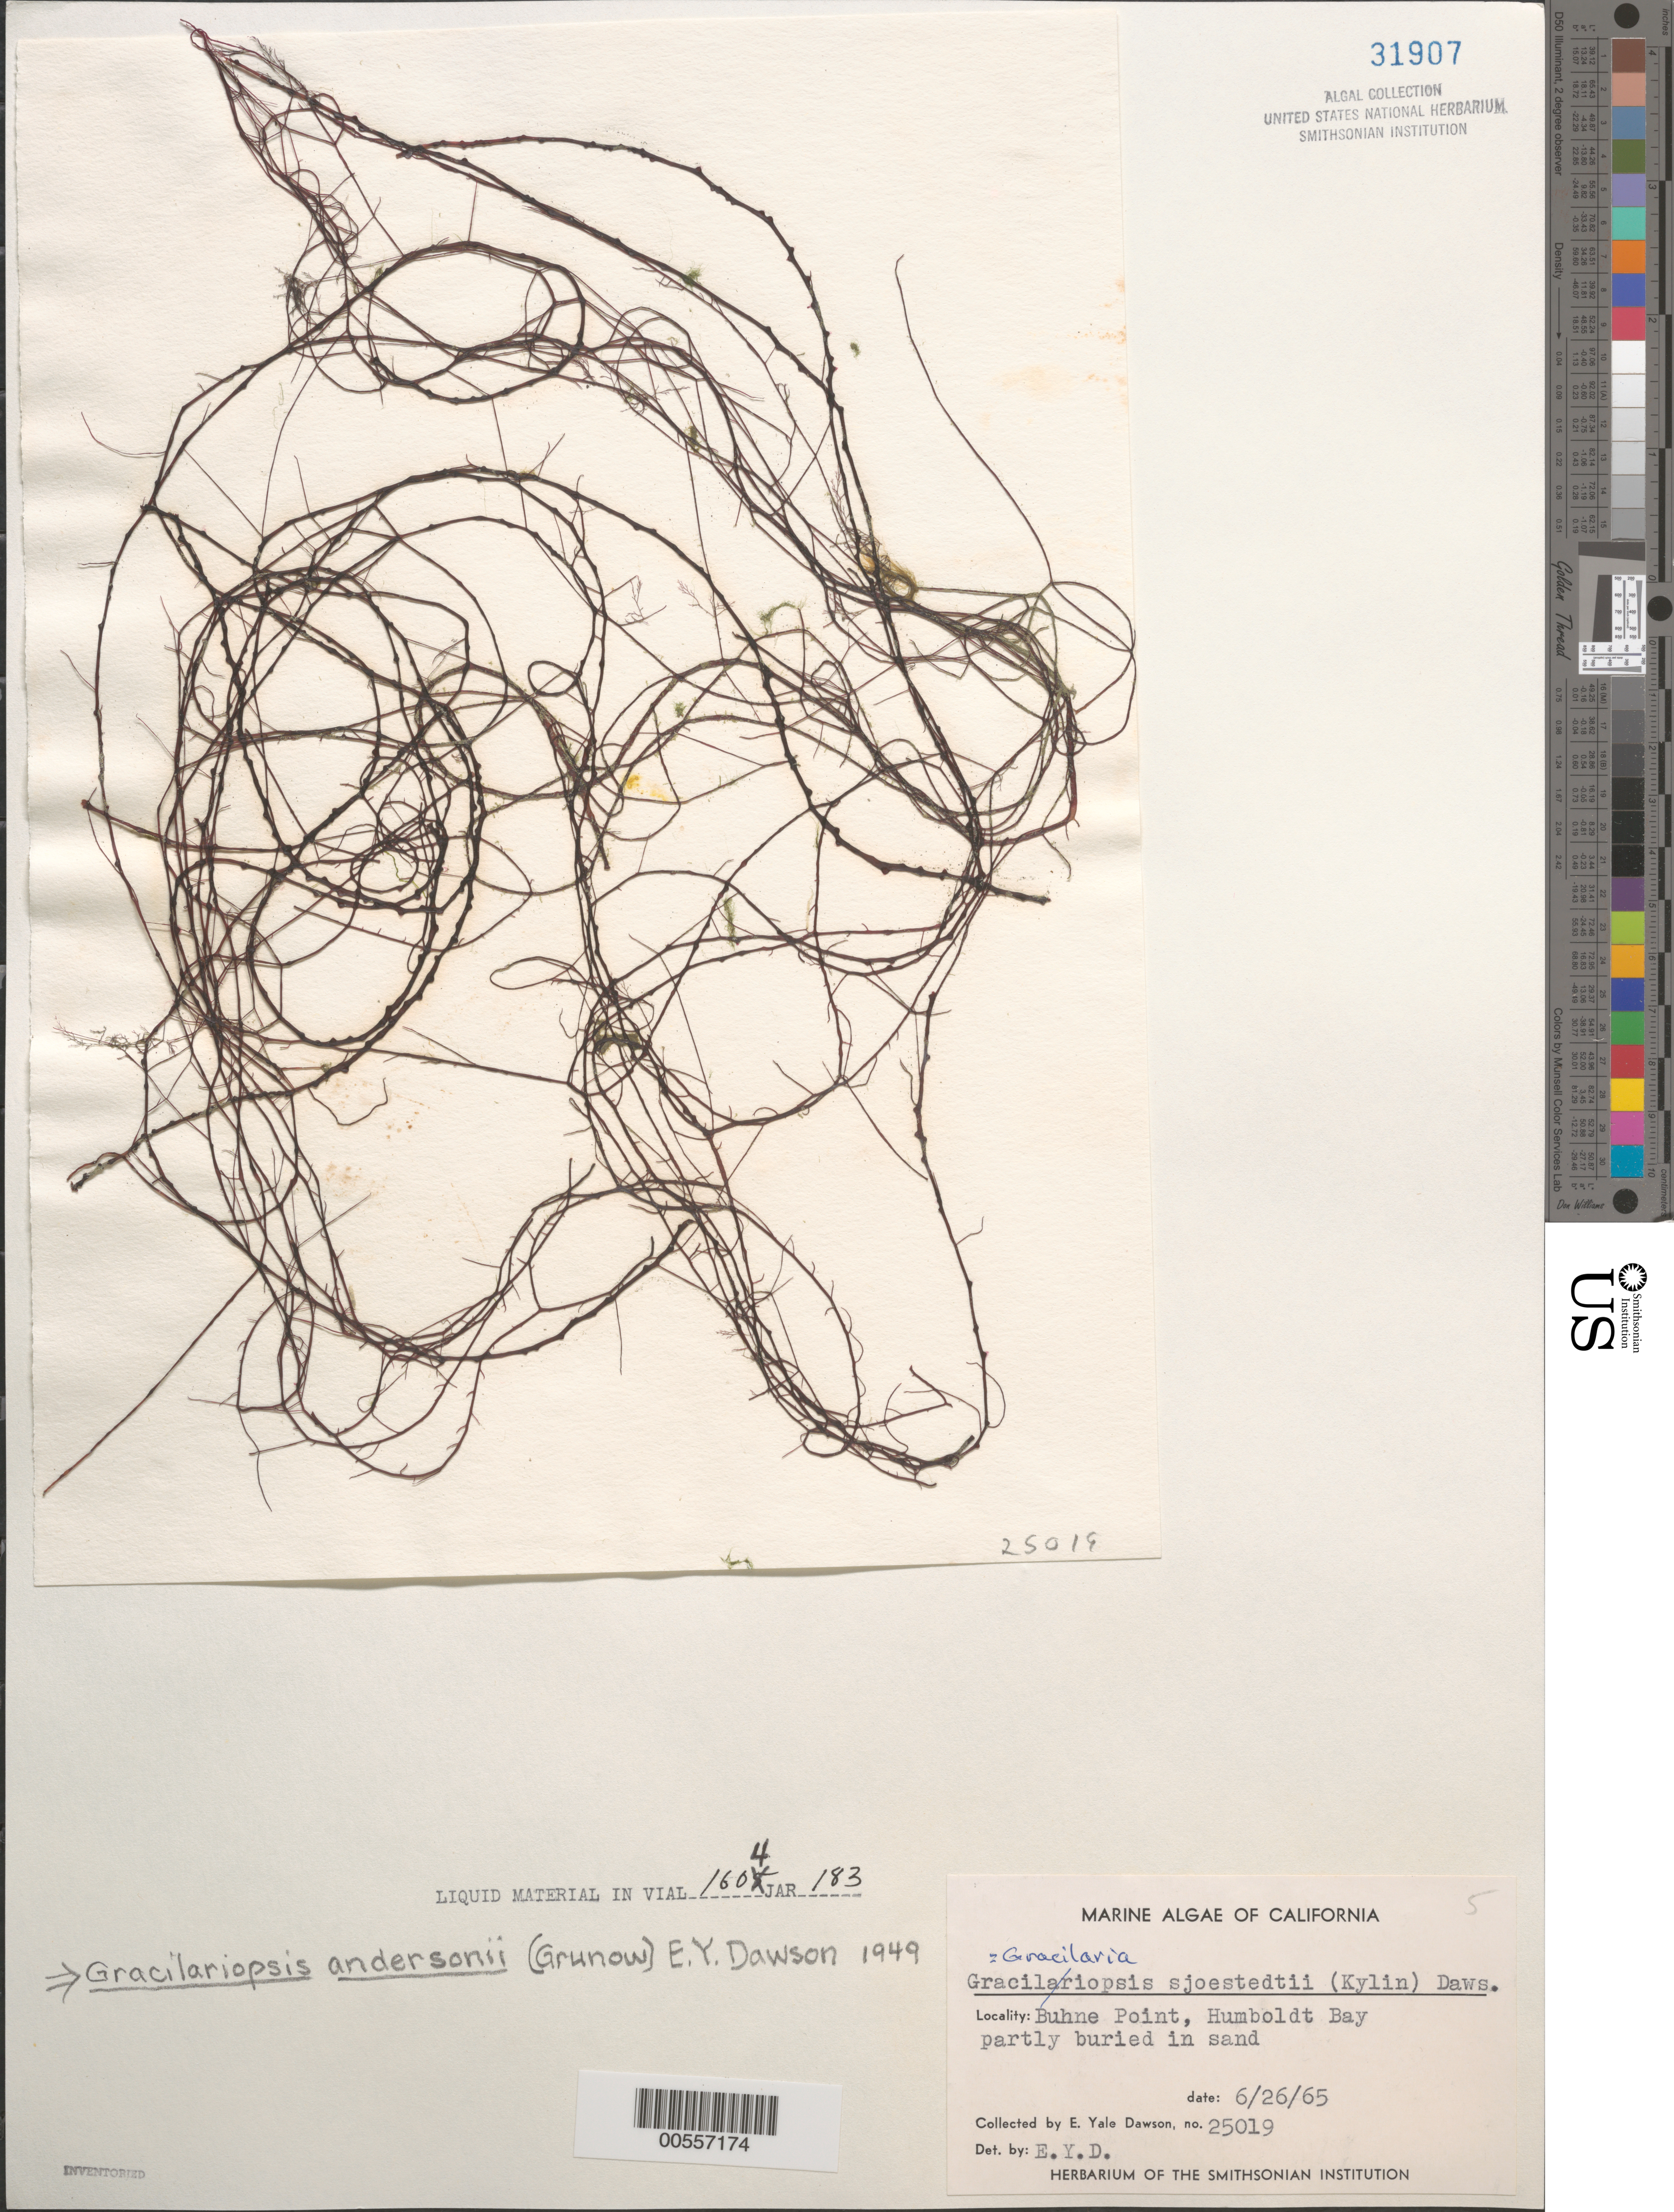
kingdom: Plantae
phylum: Rhodophyta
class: Florideophyceae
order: Gracilariales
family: Gracilariaceae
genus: Gracilariopsis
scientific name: Gracilariopsis andersonii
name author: (Grunow) E.Y. Dawson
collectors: E. Y. Dawson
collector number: EYD 25019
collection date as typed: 26 Jun 1965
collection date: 1965-06-26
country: United States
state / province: California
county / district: Humboldt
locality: Buhne Point, Humboldt Bay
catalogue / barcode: US 31907